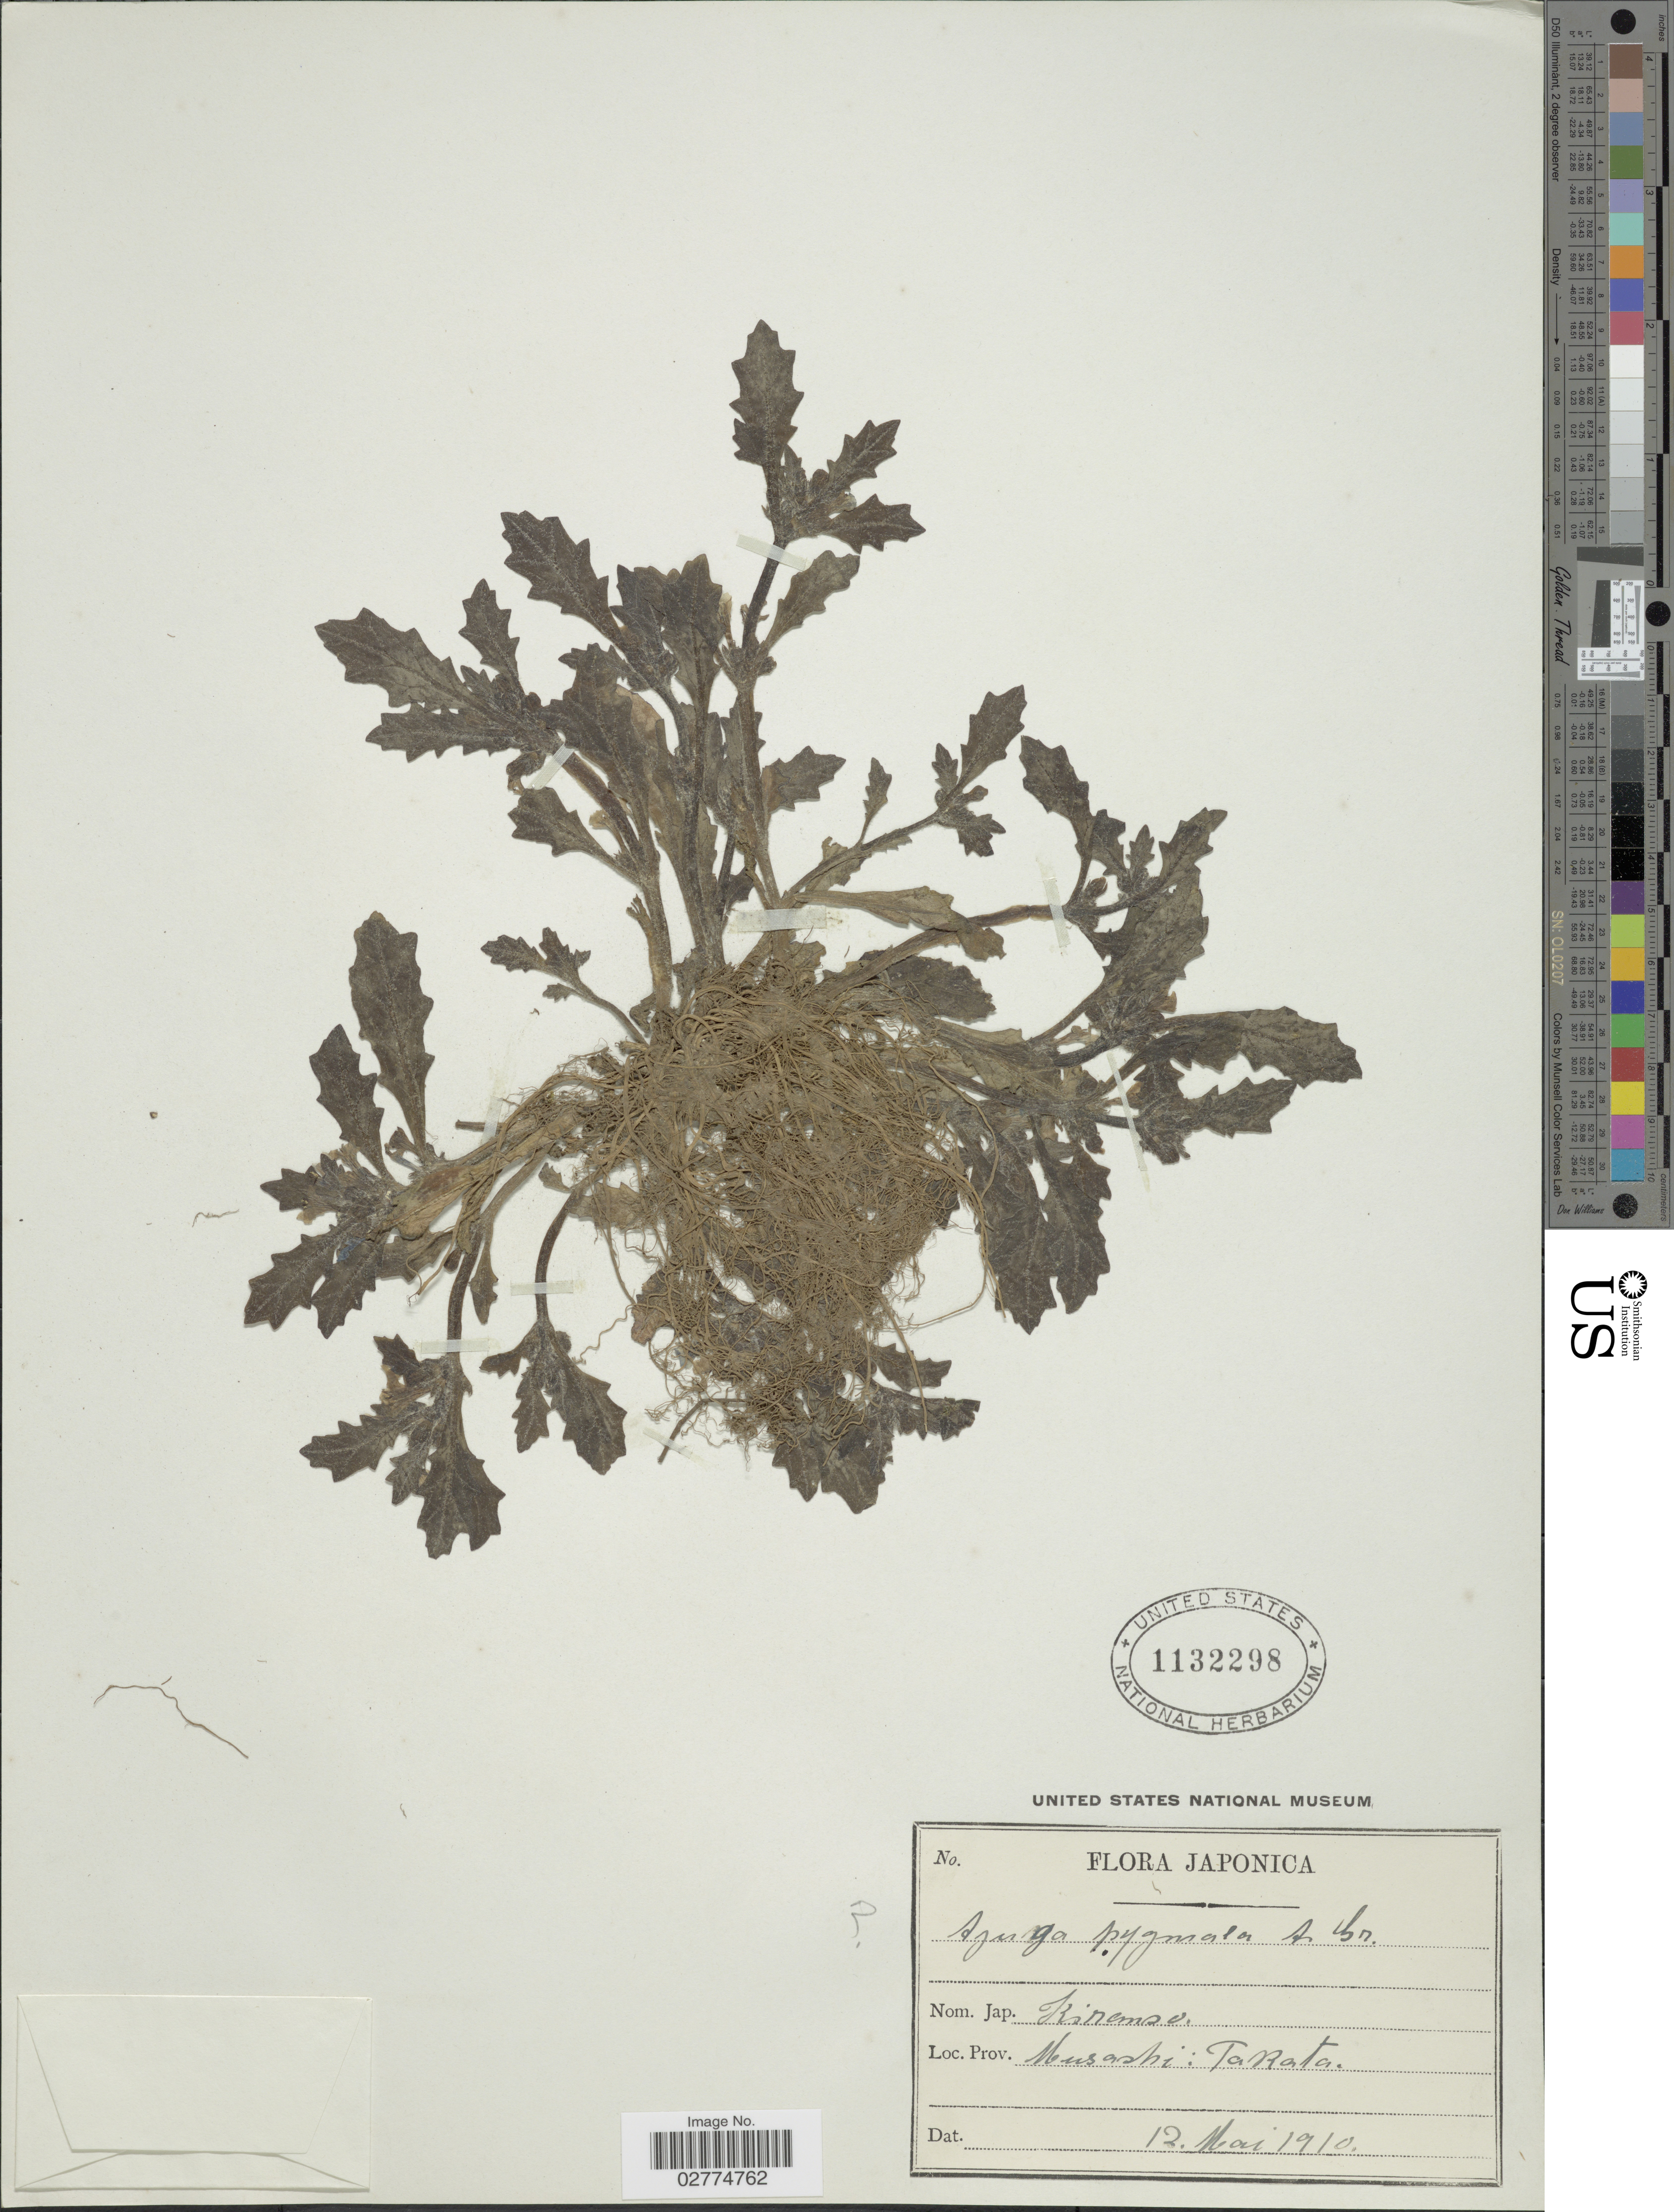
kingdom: Plantae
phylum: Tracheophyta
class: Magnoliopsida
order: Lamiales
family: Lamiaceae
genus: Ajuga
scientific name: Ajuga pygmaea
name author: A. Gray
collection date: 1910-05-12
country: Japan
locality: Musashi, Takata.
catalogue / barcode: US 1132298